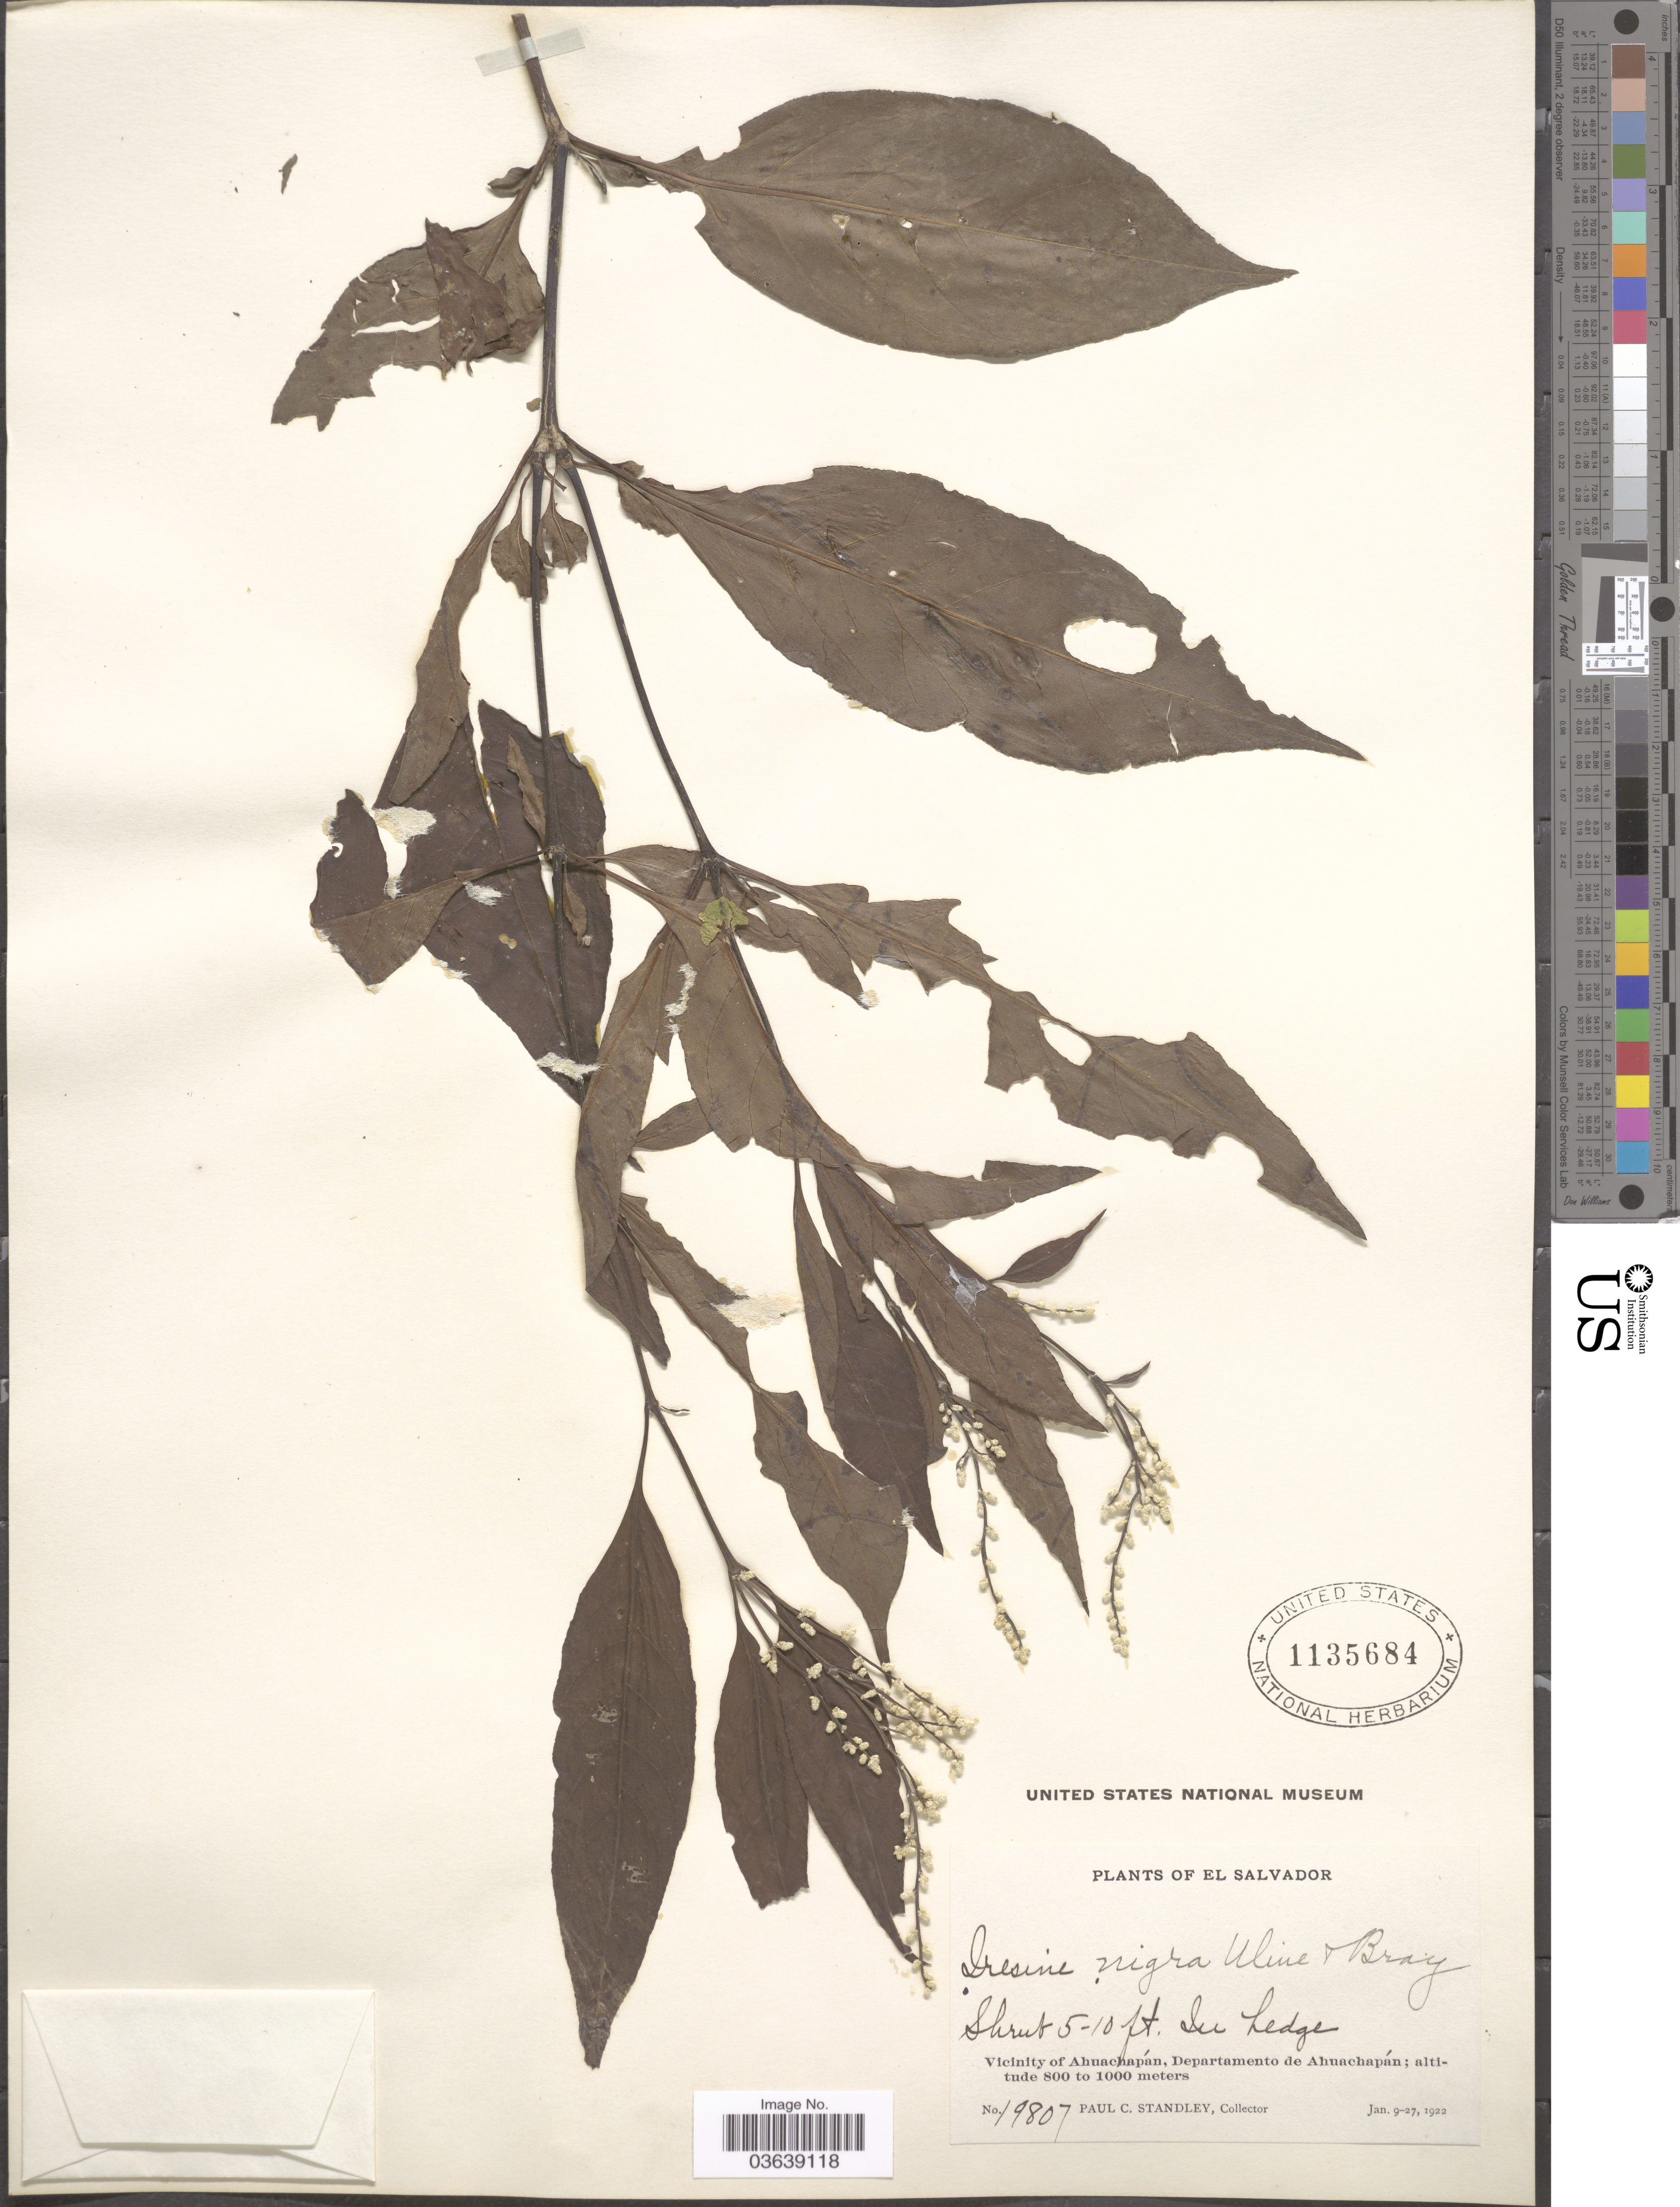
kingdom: Plantae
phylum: Tracheophyta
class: Magnoliopsida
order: Caryophyllales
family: Amaranthaceae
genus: Iresine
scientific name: Iresine nigra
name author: Uline & W.L. Bray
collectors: P. C. Standley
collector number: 19807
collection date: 1922-01-09/1922-01-27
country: El Salvador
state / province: Ahuachapan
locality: Vicinity of Ahuachapán, Departamento de Ahuachapán.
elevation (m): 800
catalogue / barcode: US 1135684